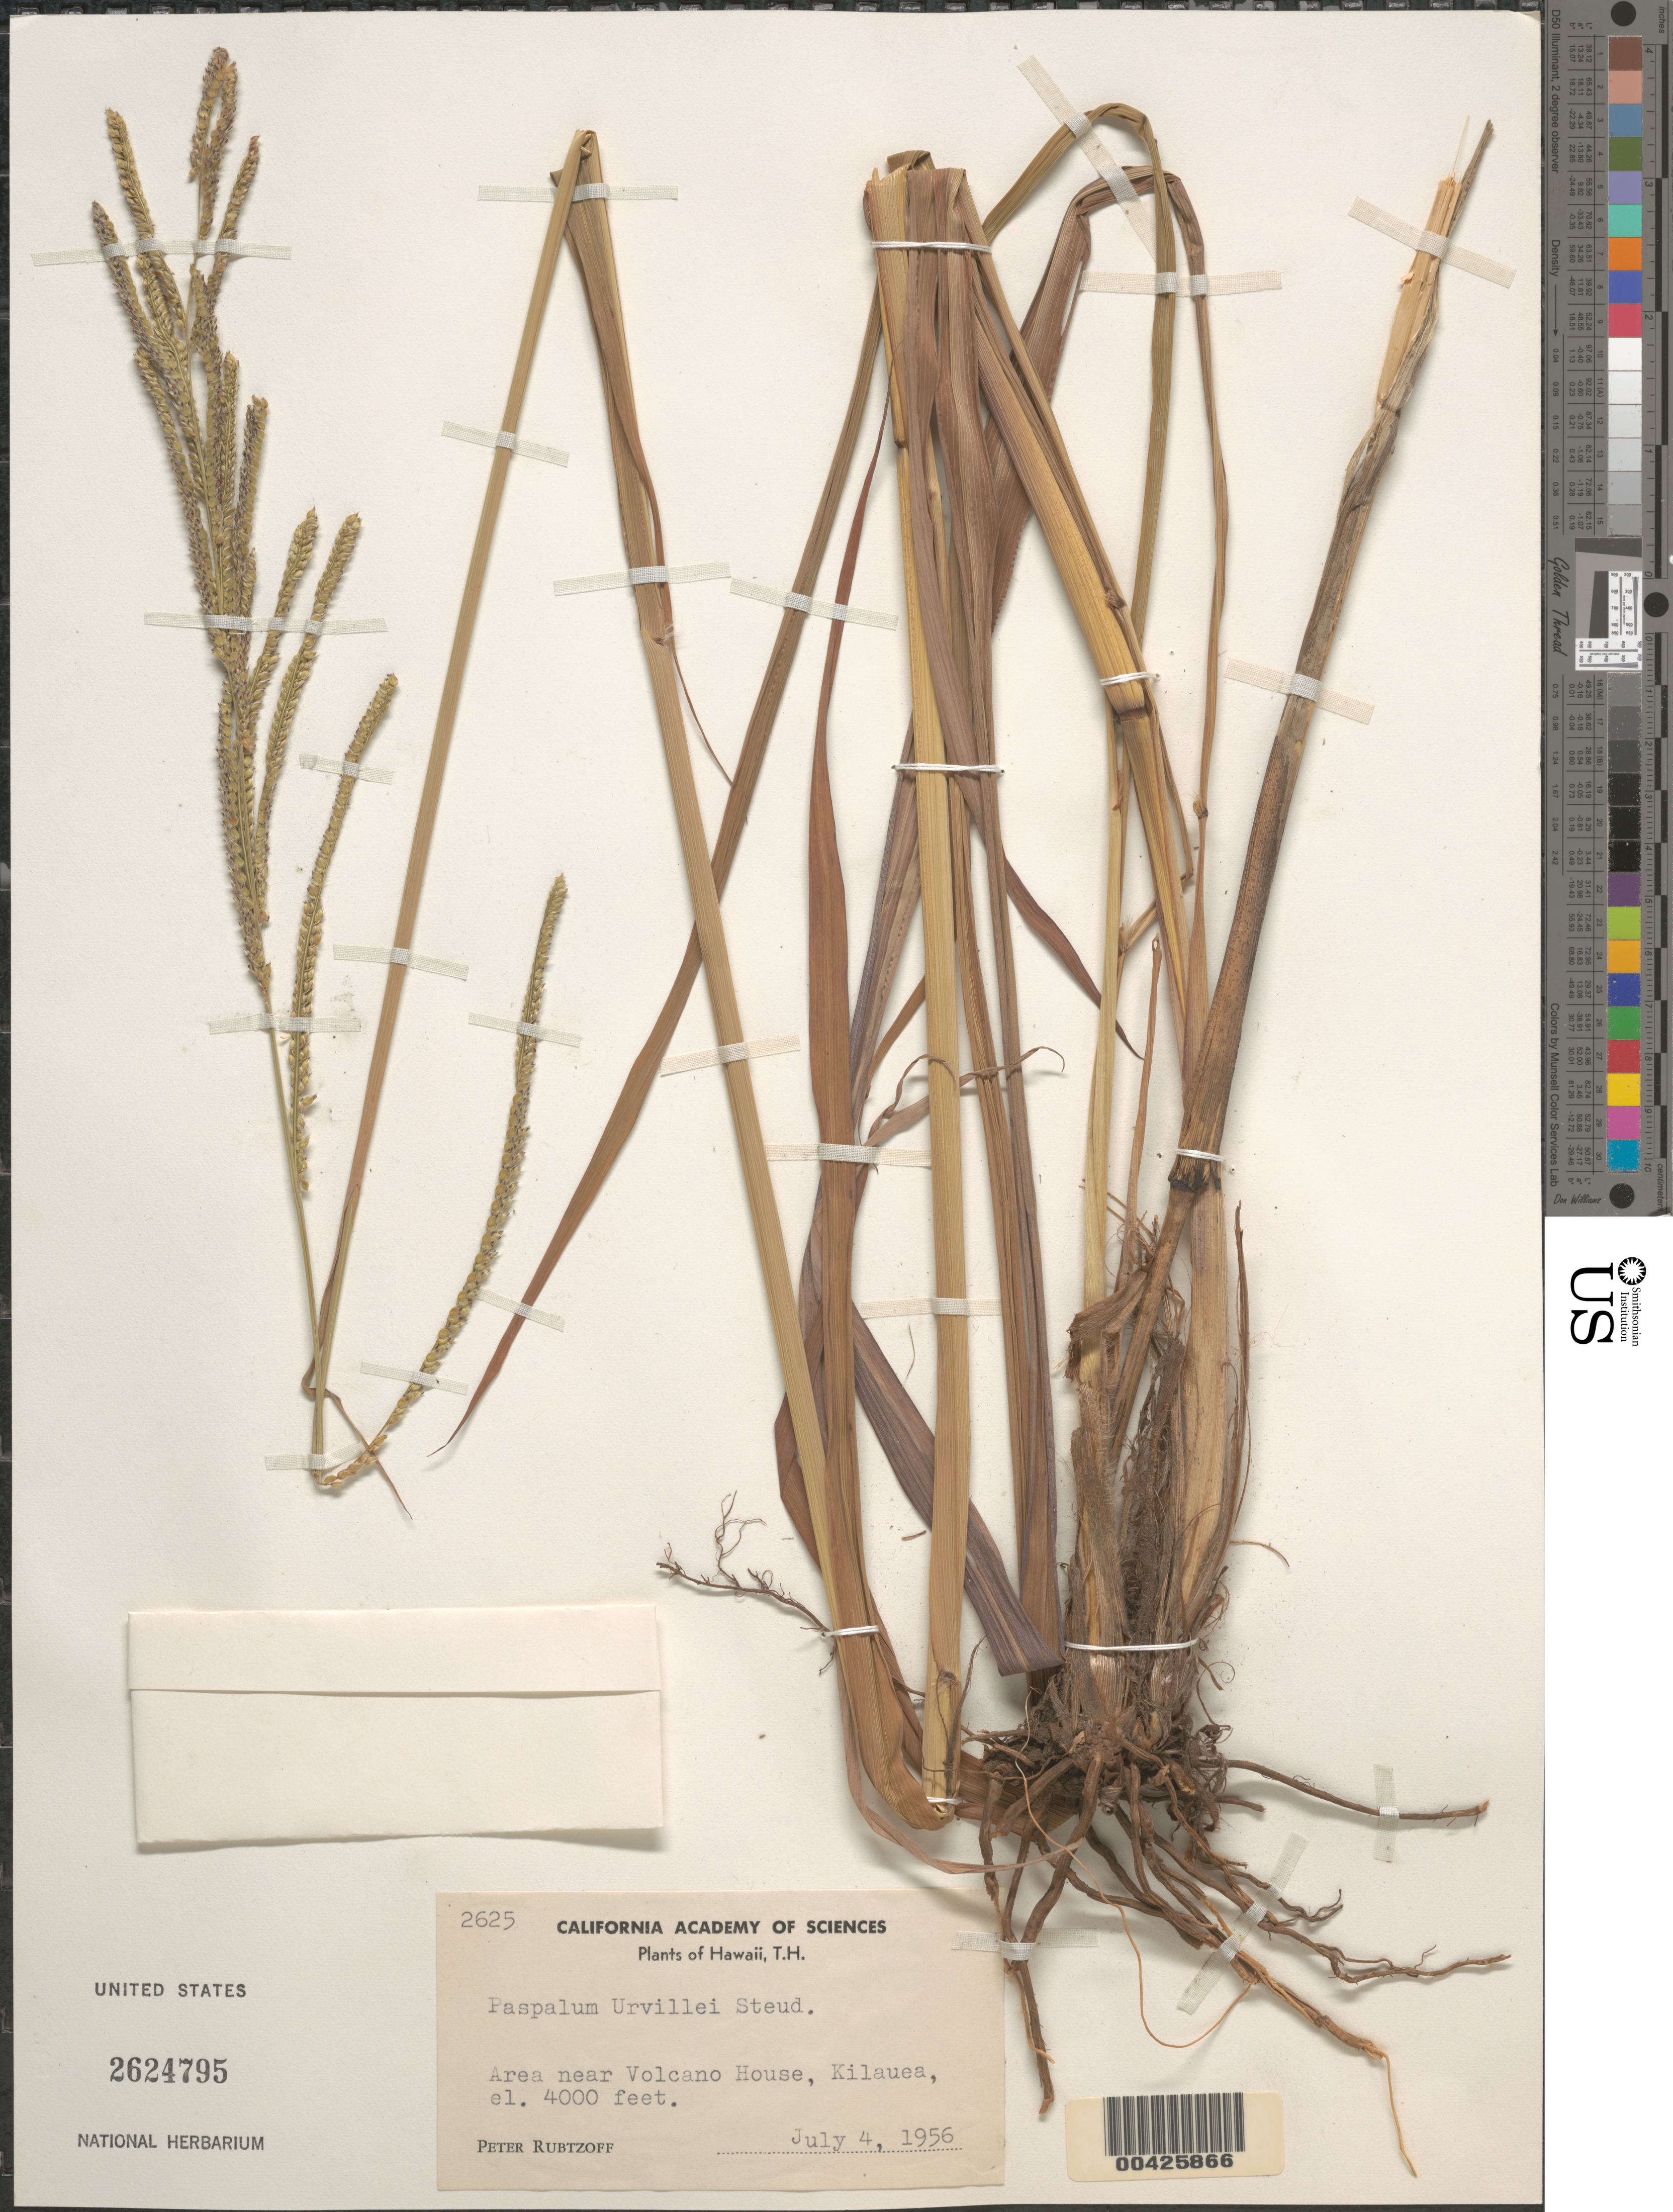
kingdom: Plantae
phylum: Tracheophyta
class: Liliopsida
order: Poales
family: Poaceae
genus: Paspalum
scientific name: Paspalum urvillei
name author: Steud.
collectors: P. Rubtzoff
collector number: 2625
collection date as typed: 4 Jul 1956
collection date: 1956-07-04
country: United States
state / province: Hawaii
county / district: Hawaii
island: Hawaii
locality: Area near Volcano House, Kilauea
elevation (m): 1219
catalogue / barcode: US 2624795